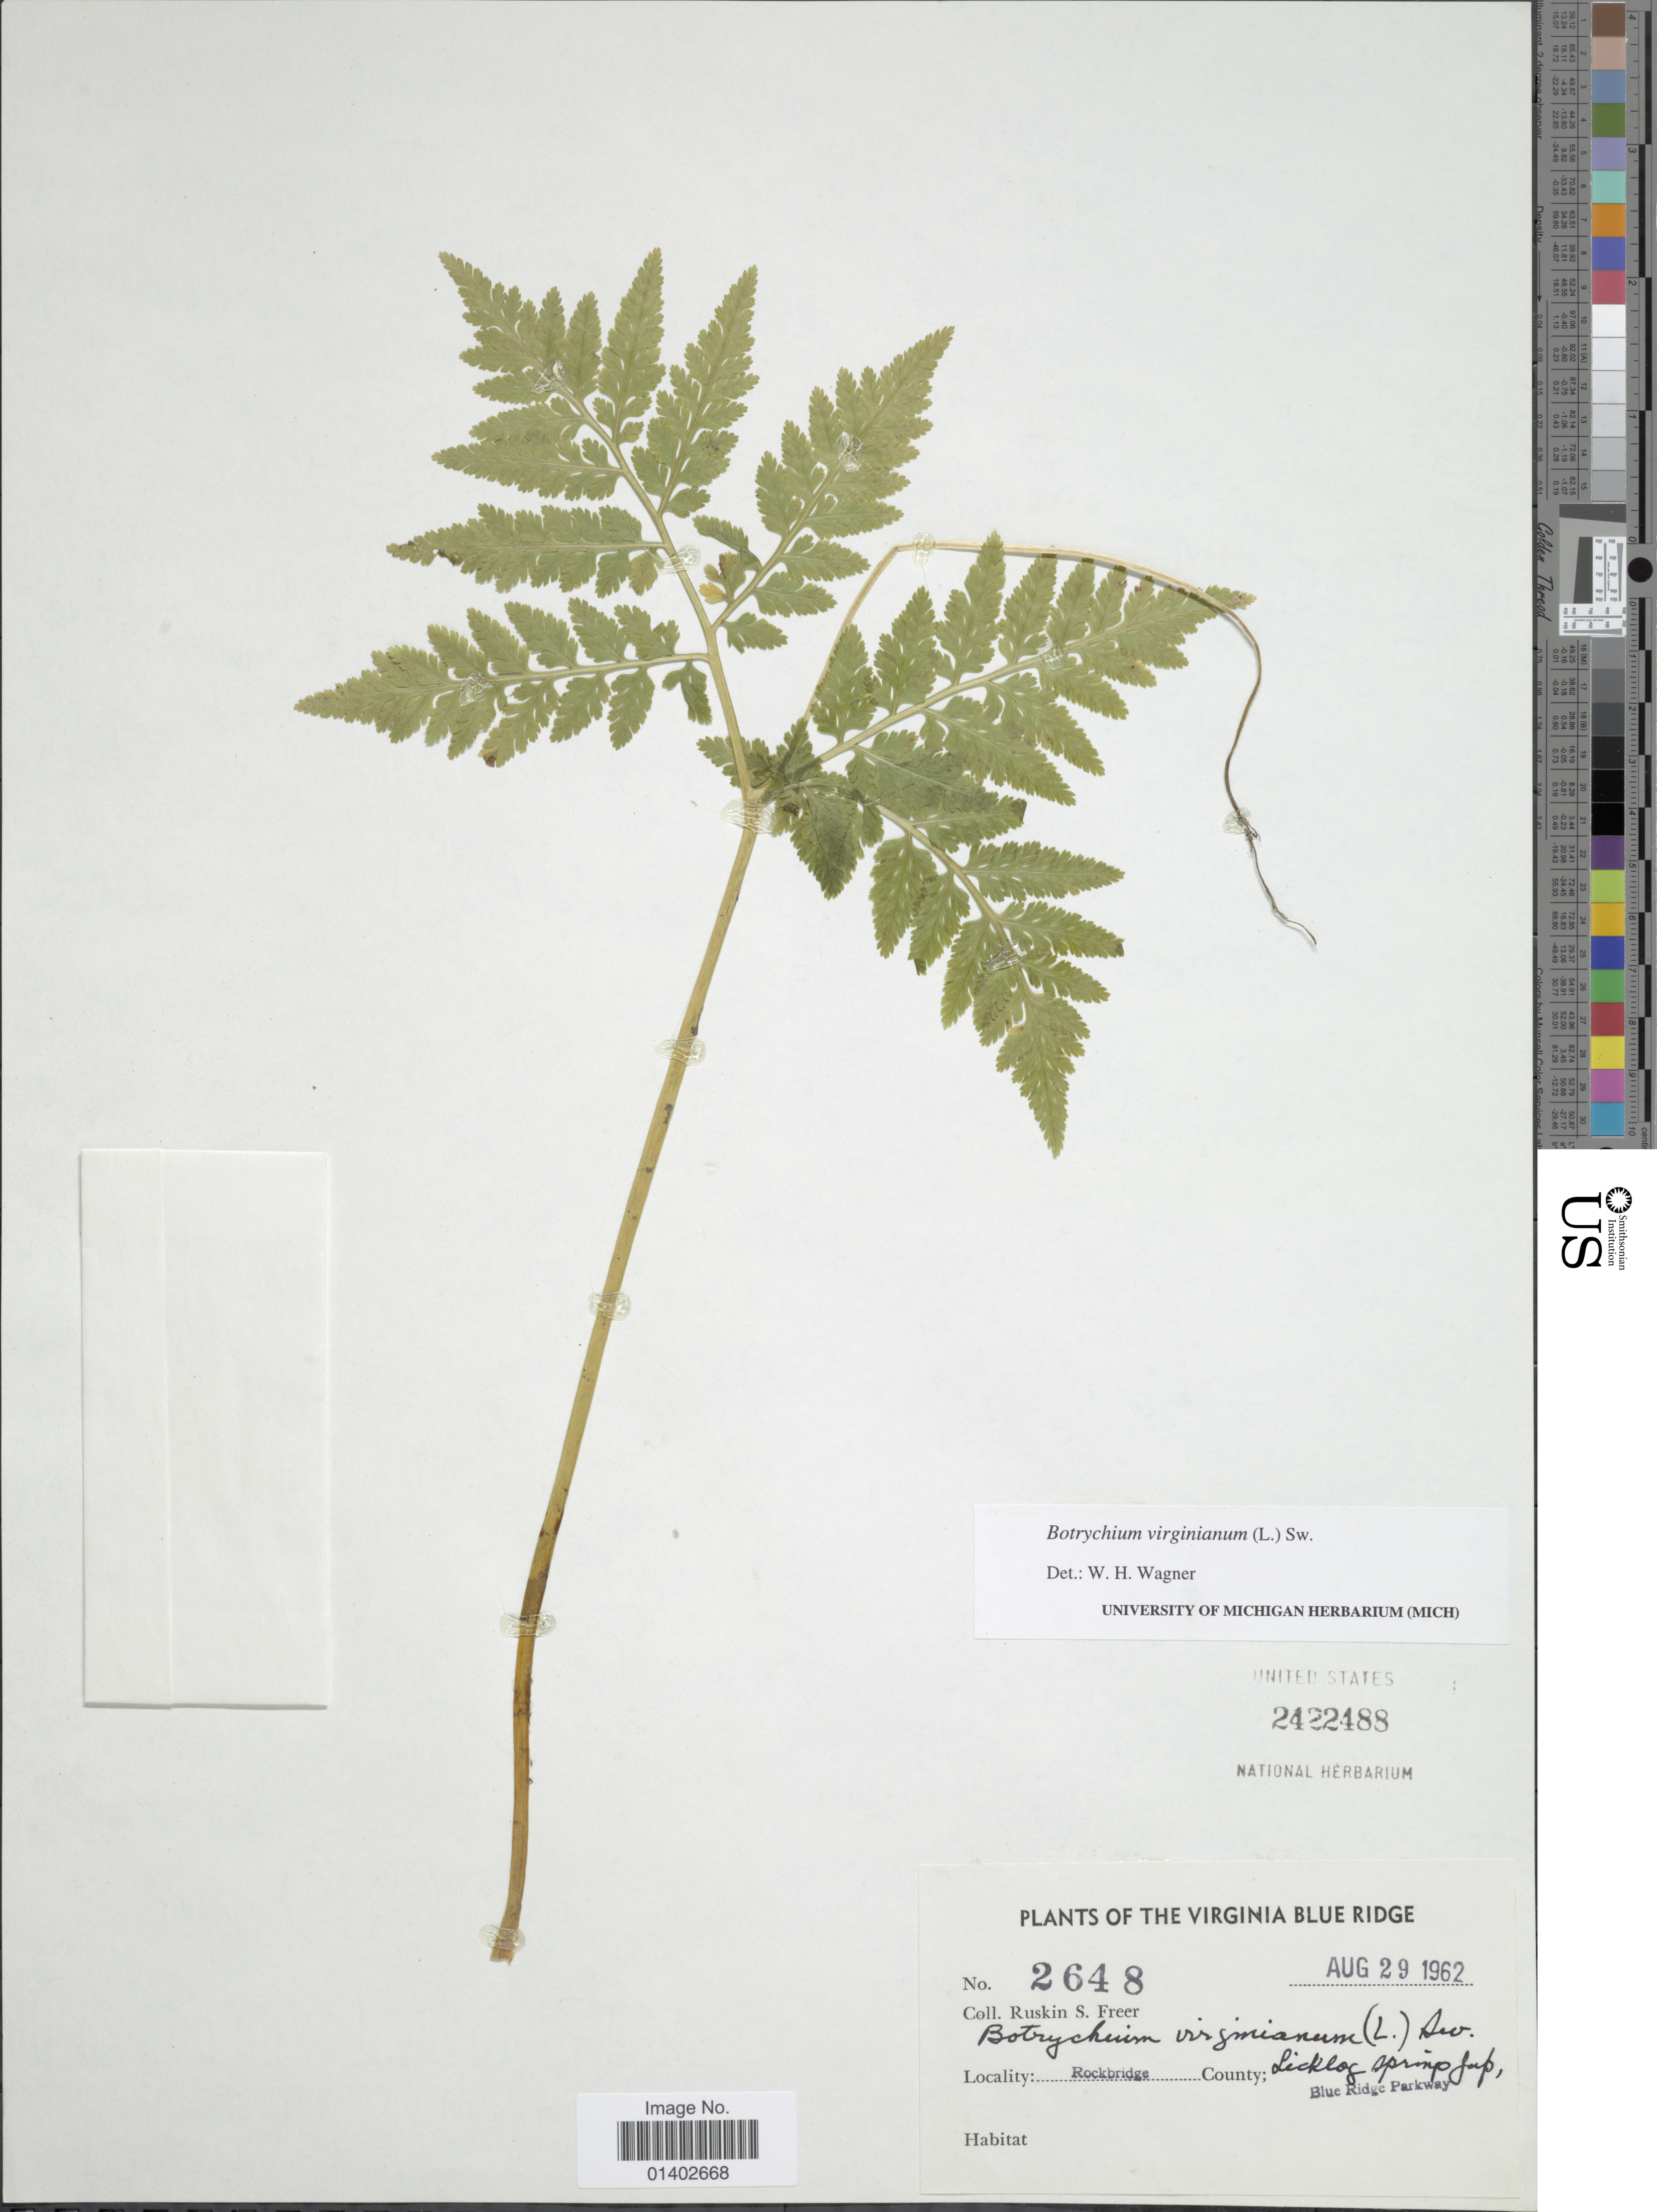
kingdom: Plantae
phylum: Tracheophyta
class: Polypodiopsida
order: Ophioglossales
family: Ophioglossaceae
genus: Botrychium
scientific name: Botrychium virginianum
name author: (L.) Sw.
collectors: R. Freer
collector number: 2648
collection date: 1962-08-29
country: United States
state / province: Virginia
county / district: Rockbridge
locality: The Virginia Blue Ridge, Rockbridge, County; Licklog Springs Gap, Blue Ridge Parkway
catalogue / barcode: US 2422488